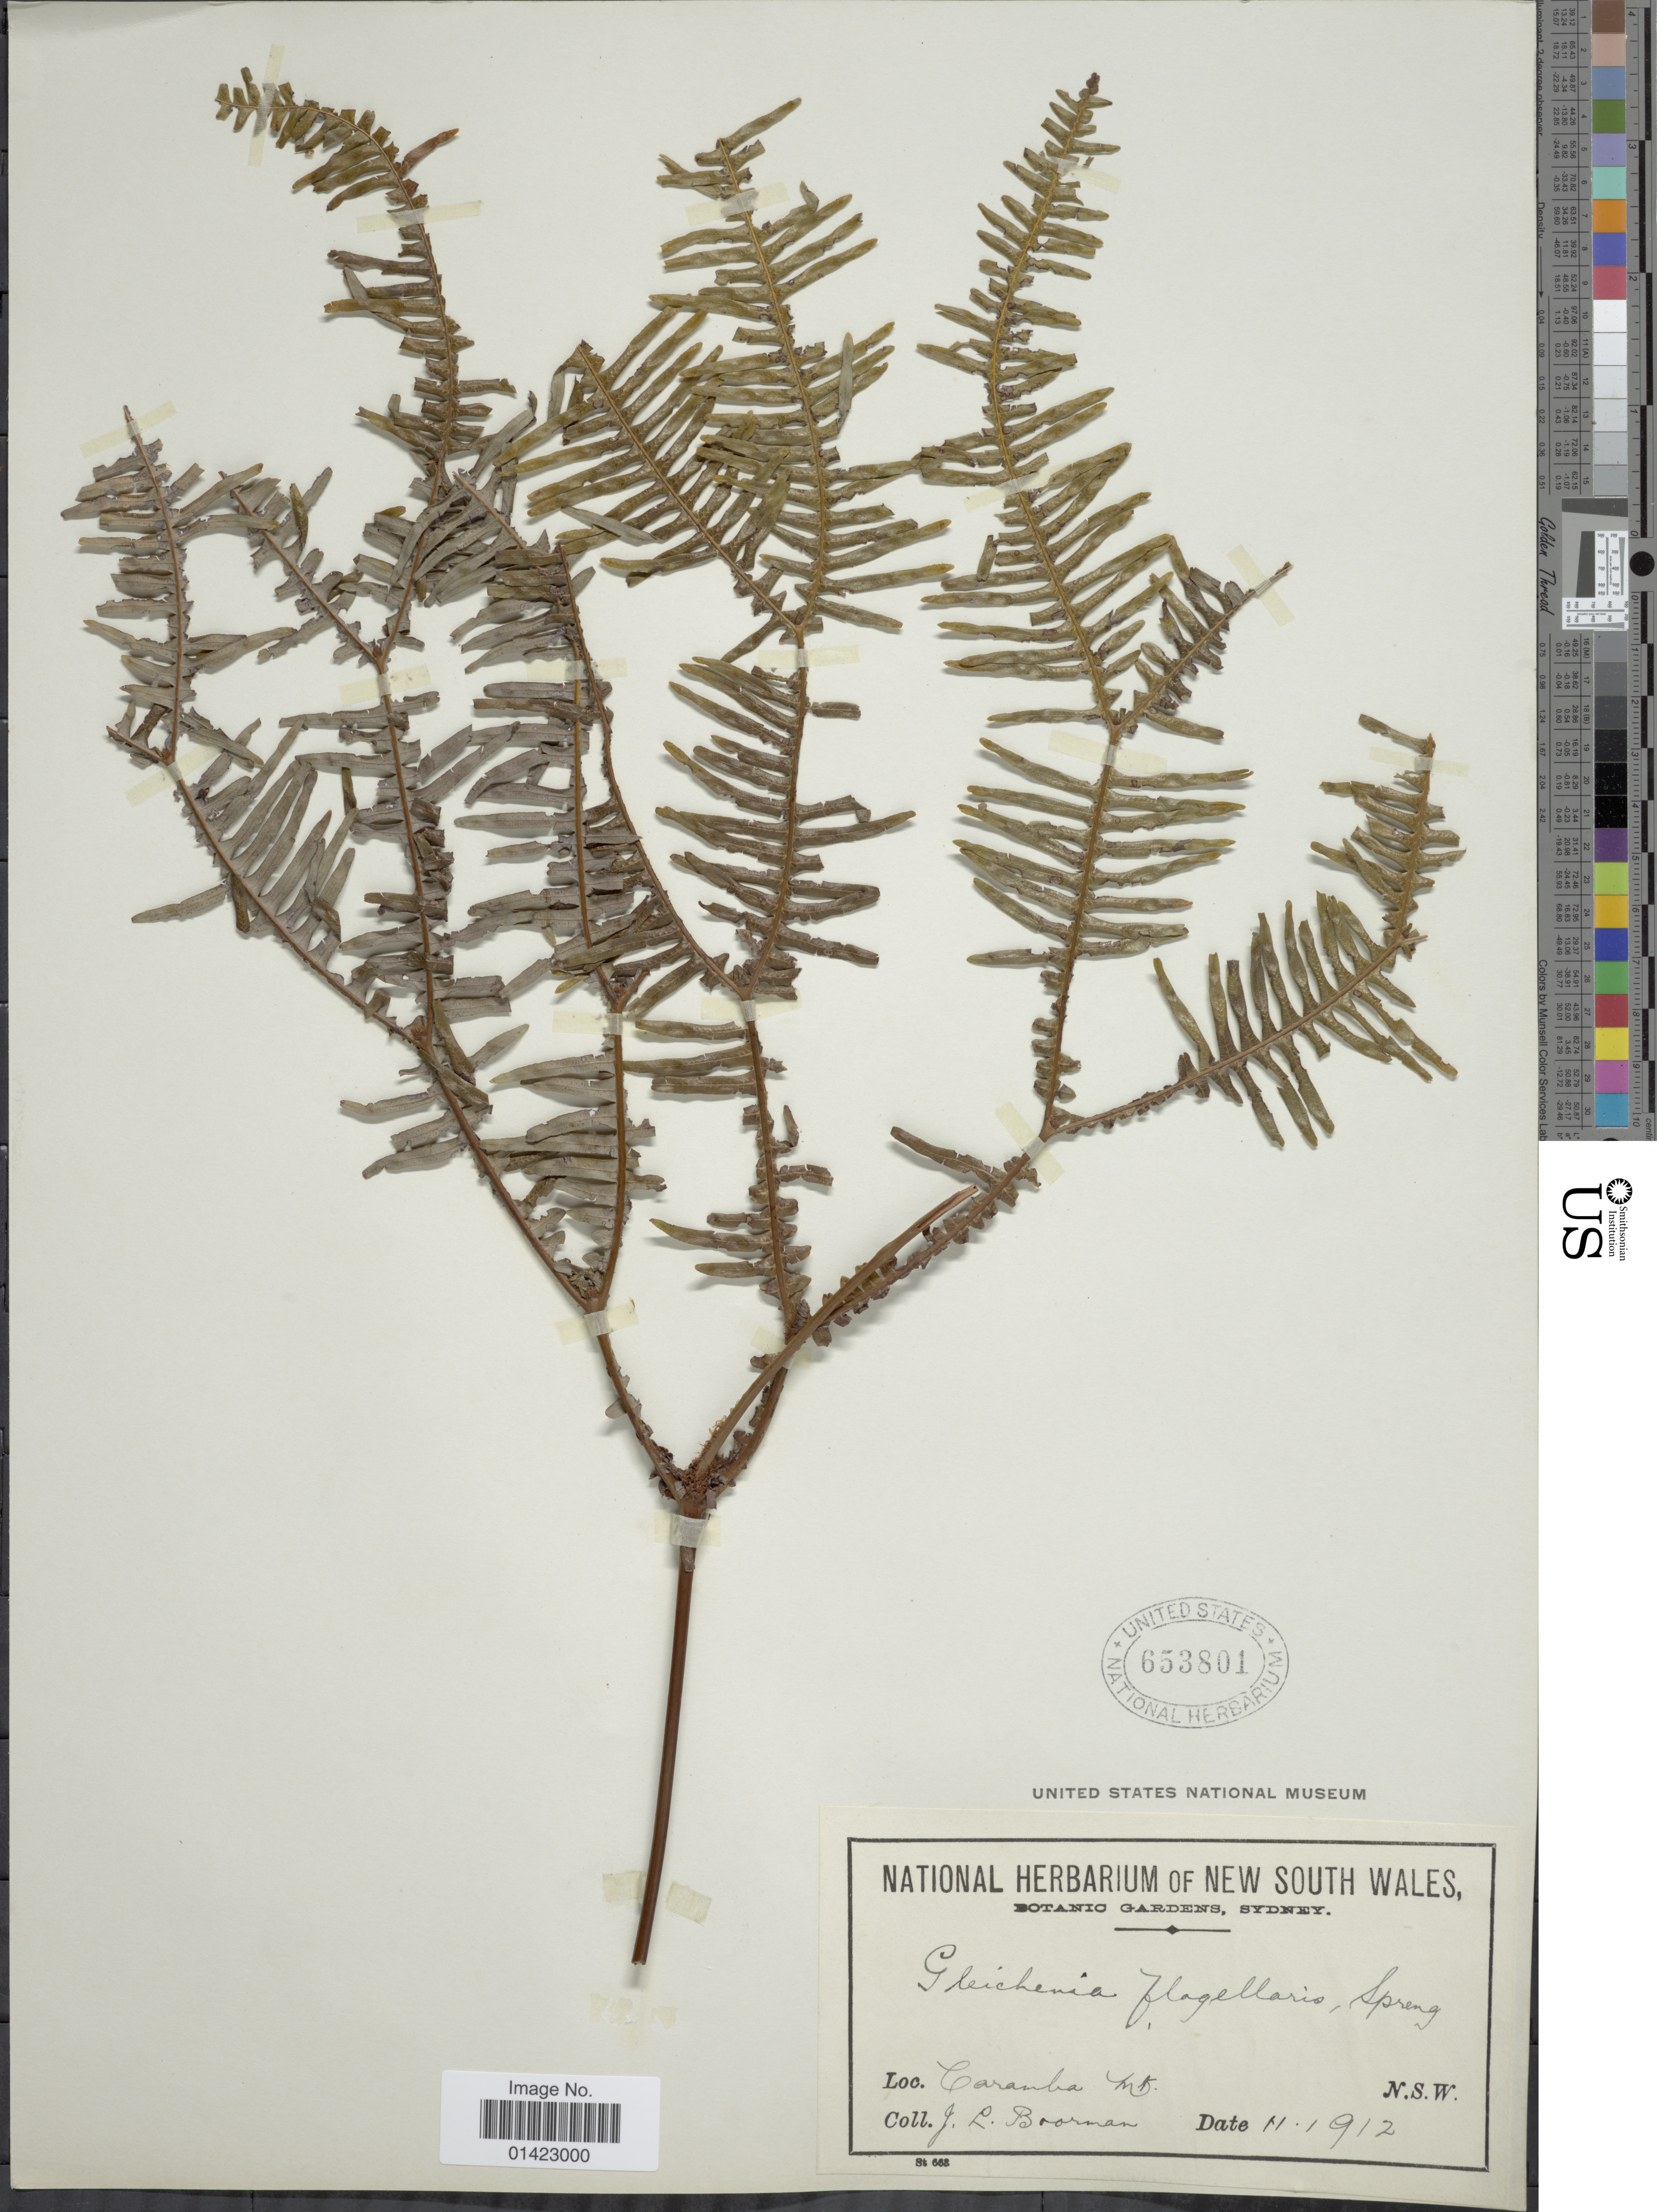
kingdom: Plantae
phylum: Tracheophyta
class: Polypodiopsida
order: Gleicheniales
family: Gleicheniaceae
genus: Sticherus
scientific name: Sticherus flagellaris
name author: (Bory ex Willd.) Ching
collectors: J. Boorman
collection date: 1912-02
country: Australia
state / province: New South Wales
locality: Caramba Mt. N.S.W.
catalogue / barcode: US 653801